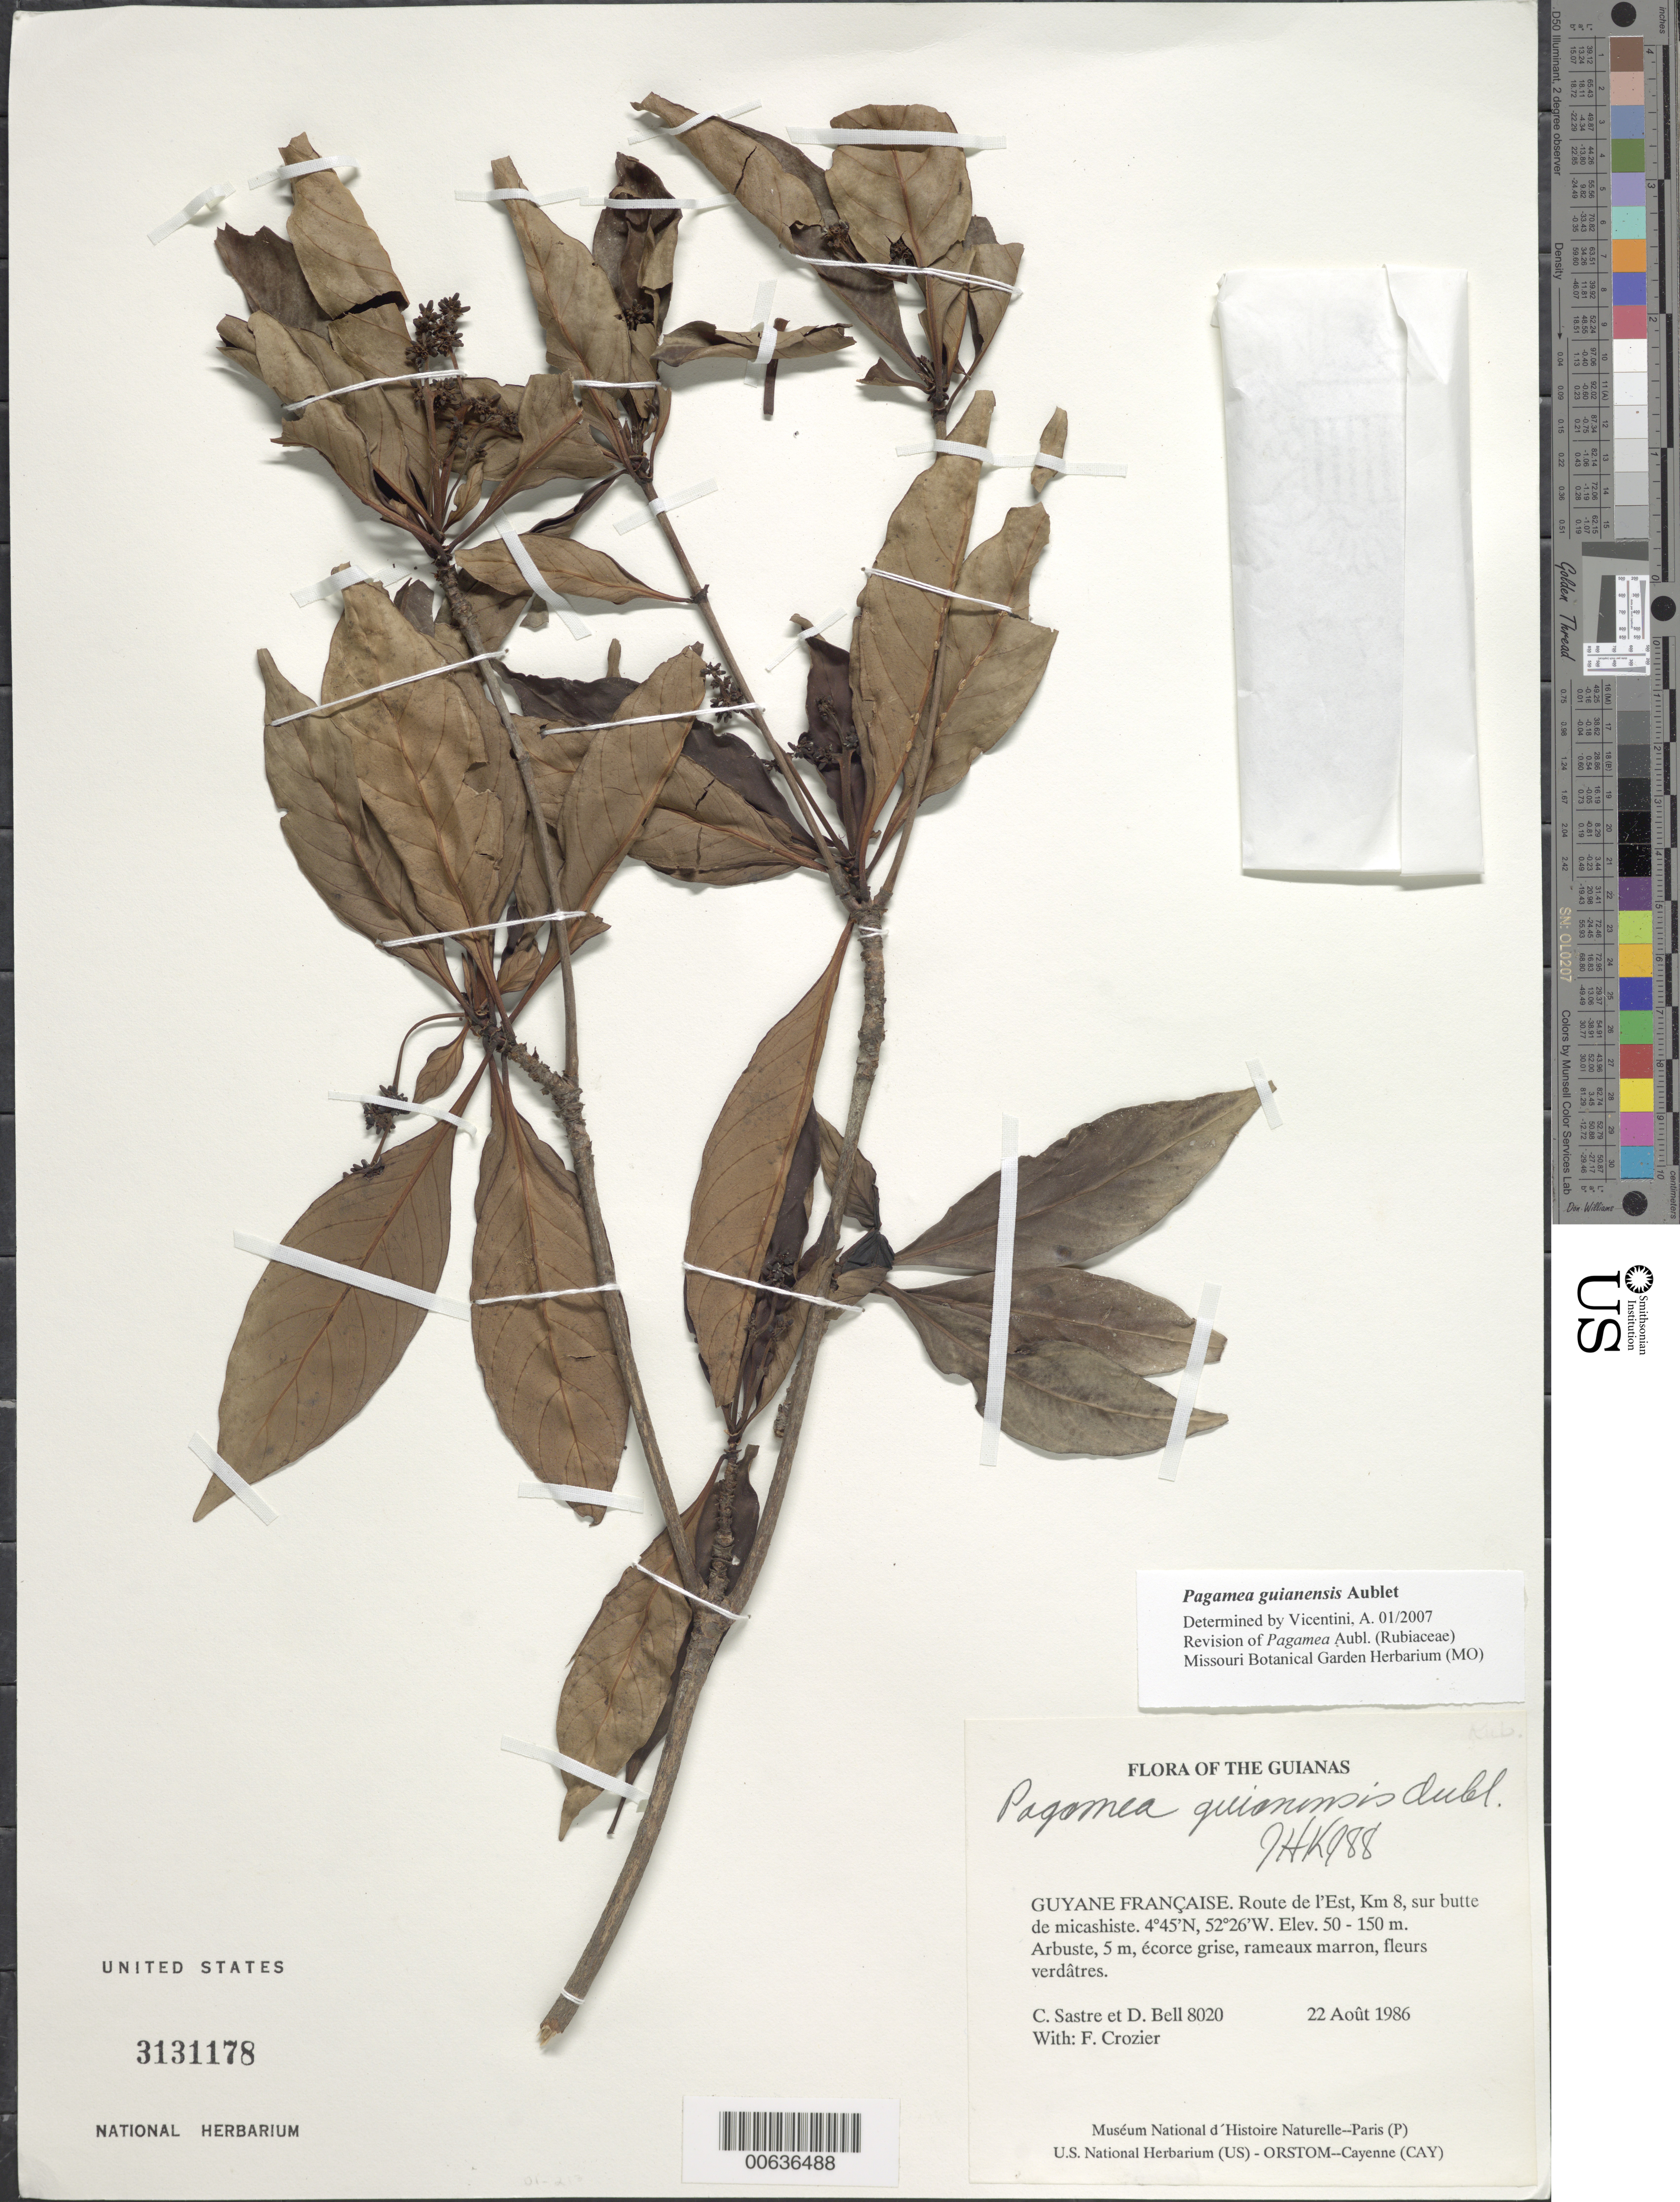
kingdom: Plantae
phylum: Tracheophyta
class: Magnoliopsida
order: Gentianales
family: Rubiaceae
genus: Pagamea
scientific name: Pagamea guianensis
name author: Aubl.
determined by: Kirkbride, J. H.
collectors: C. H. L. Sastre, D. A. Bell & F. Crozier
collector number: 8020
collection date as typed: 22 August 1986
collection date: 1986-08-22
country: French Guiana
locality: Route de l'Est, Km 8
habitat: sur butte de micashiste (on a mica-schiste knoll)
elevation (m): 50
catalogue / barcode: US 3131178